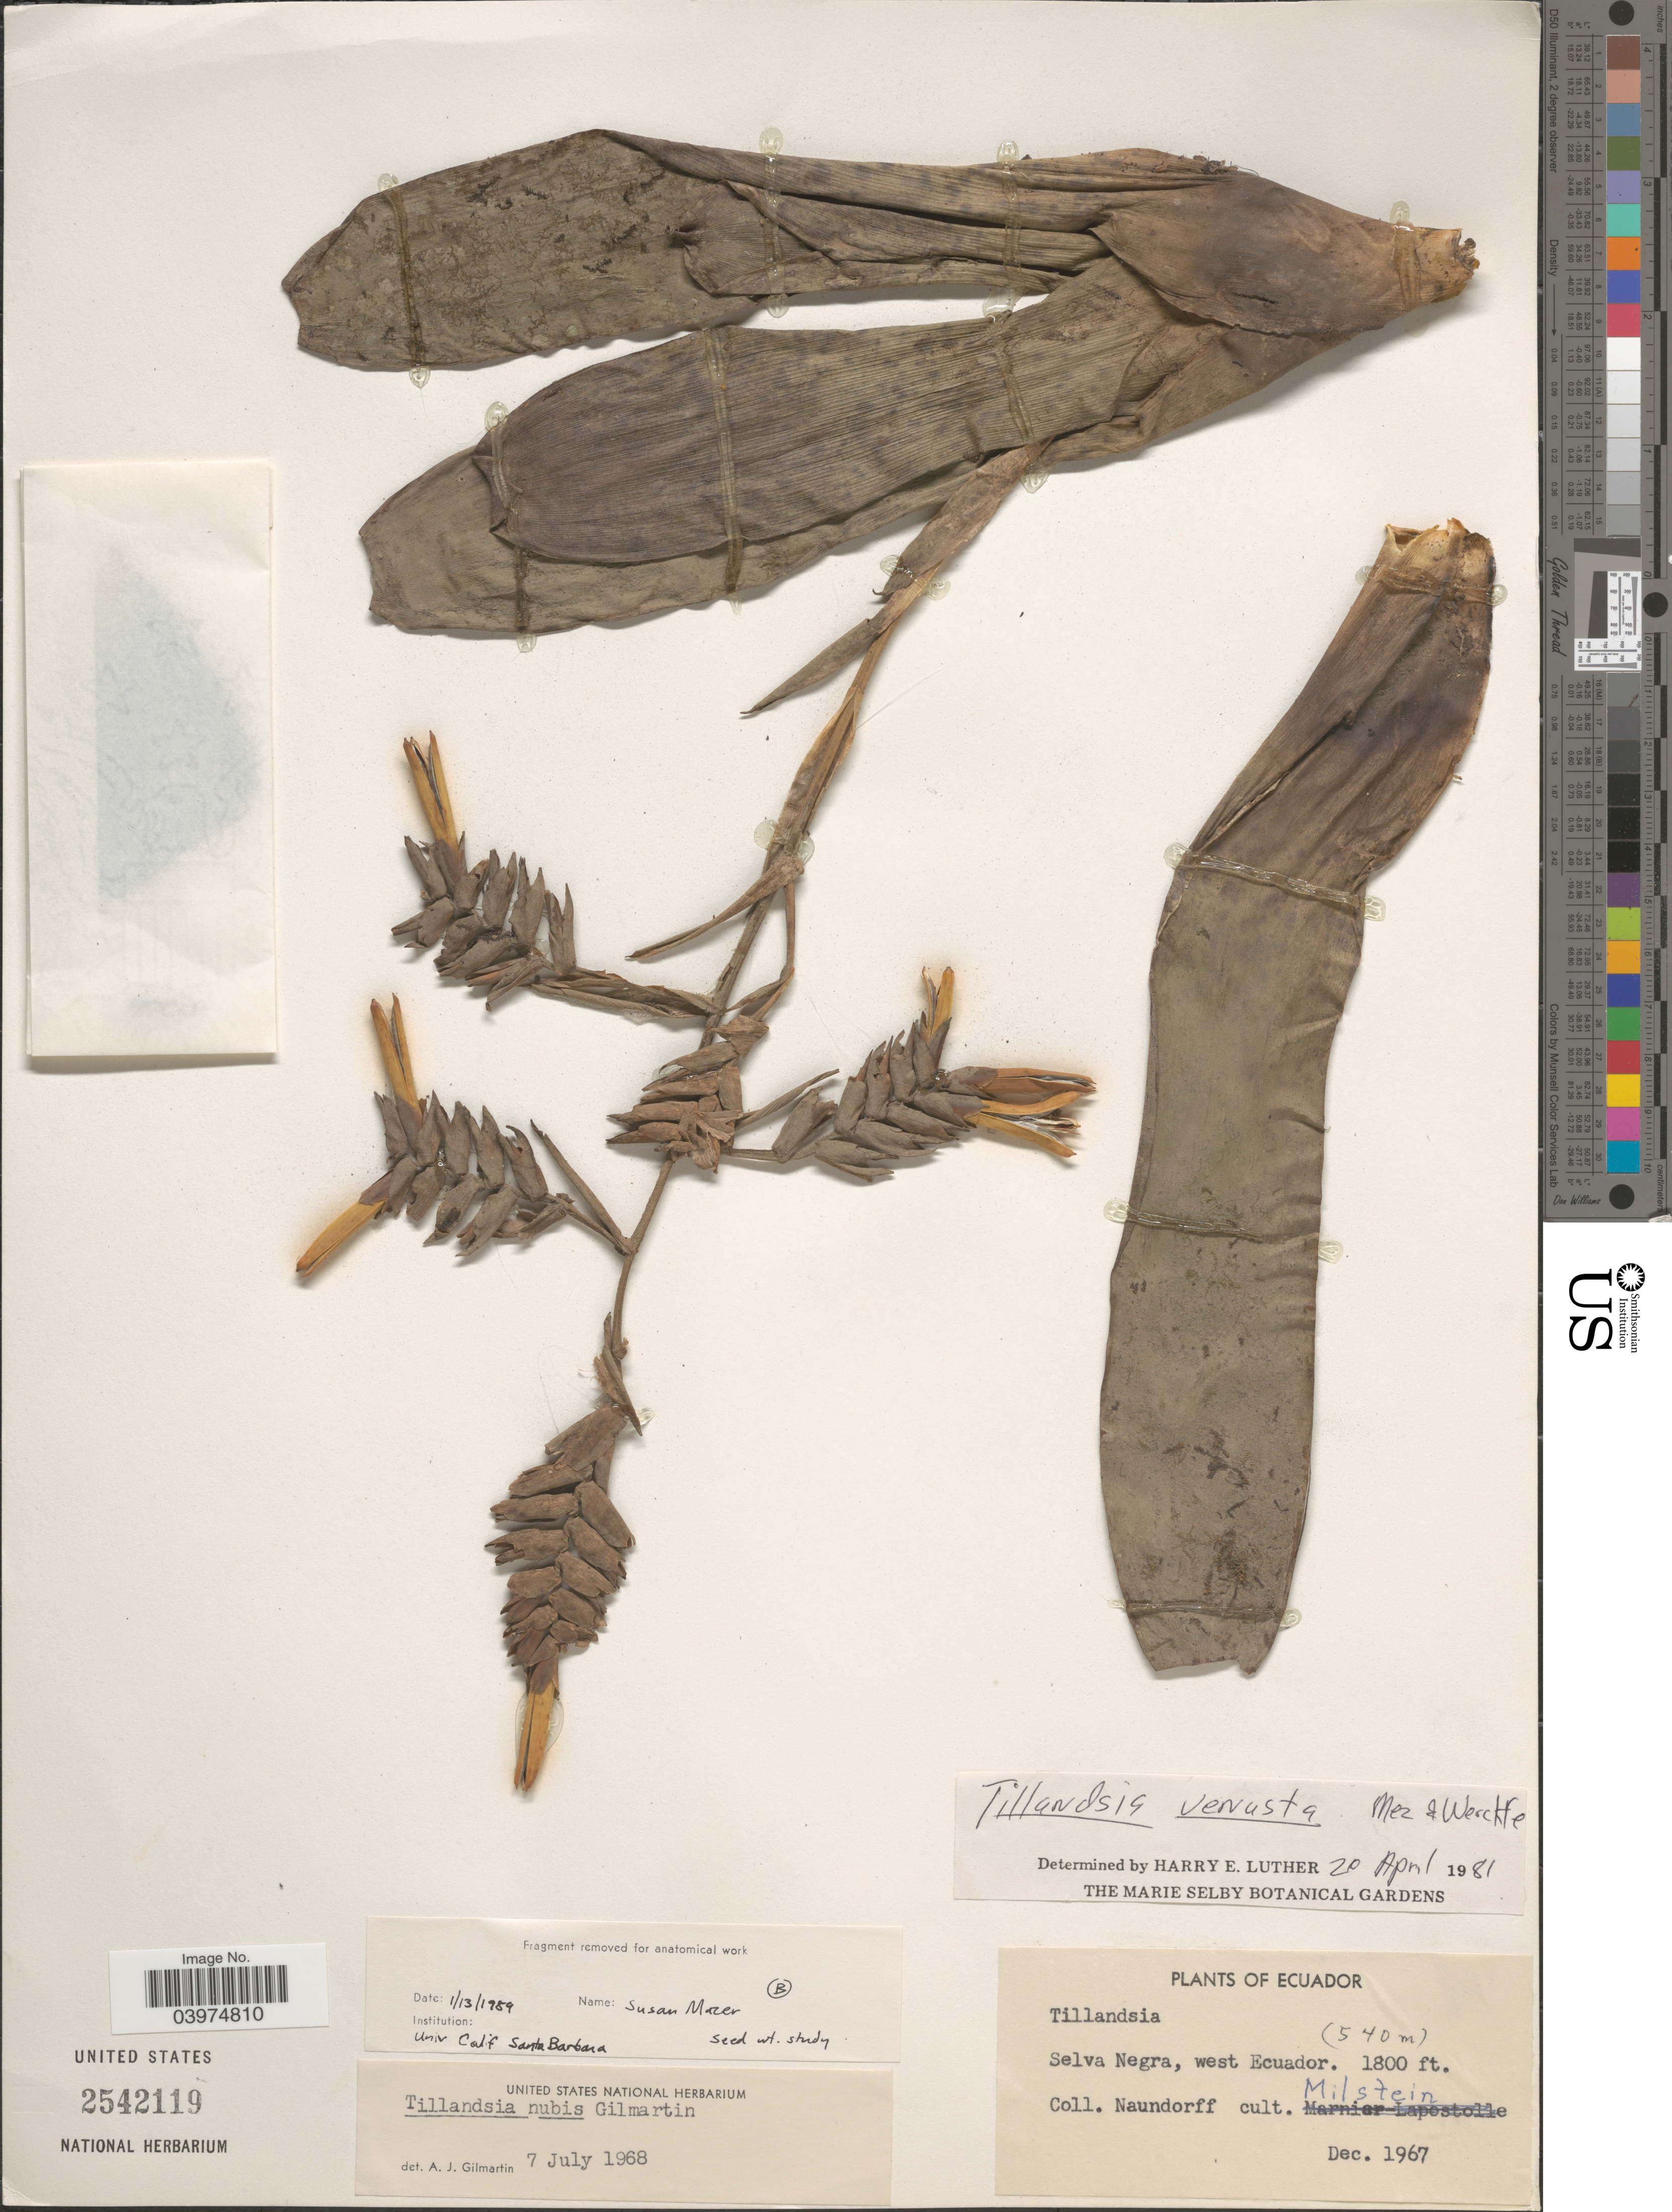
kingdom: Plantae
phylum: Tracheophyta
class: Liliopsida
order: Poales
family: Bromeliaceae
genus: Tillandsia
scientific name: Tillandsia venusta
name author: Mez & Wercklé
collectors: -. Naundorff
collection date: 1967-12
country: Ecuador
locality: Selva Negra, west Ecuador.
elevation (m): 549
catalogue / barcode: US 2542119